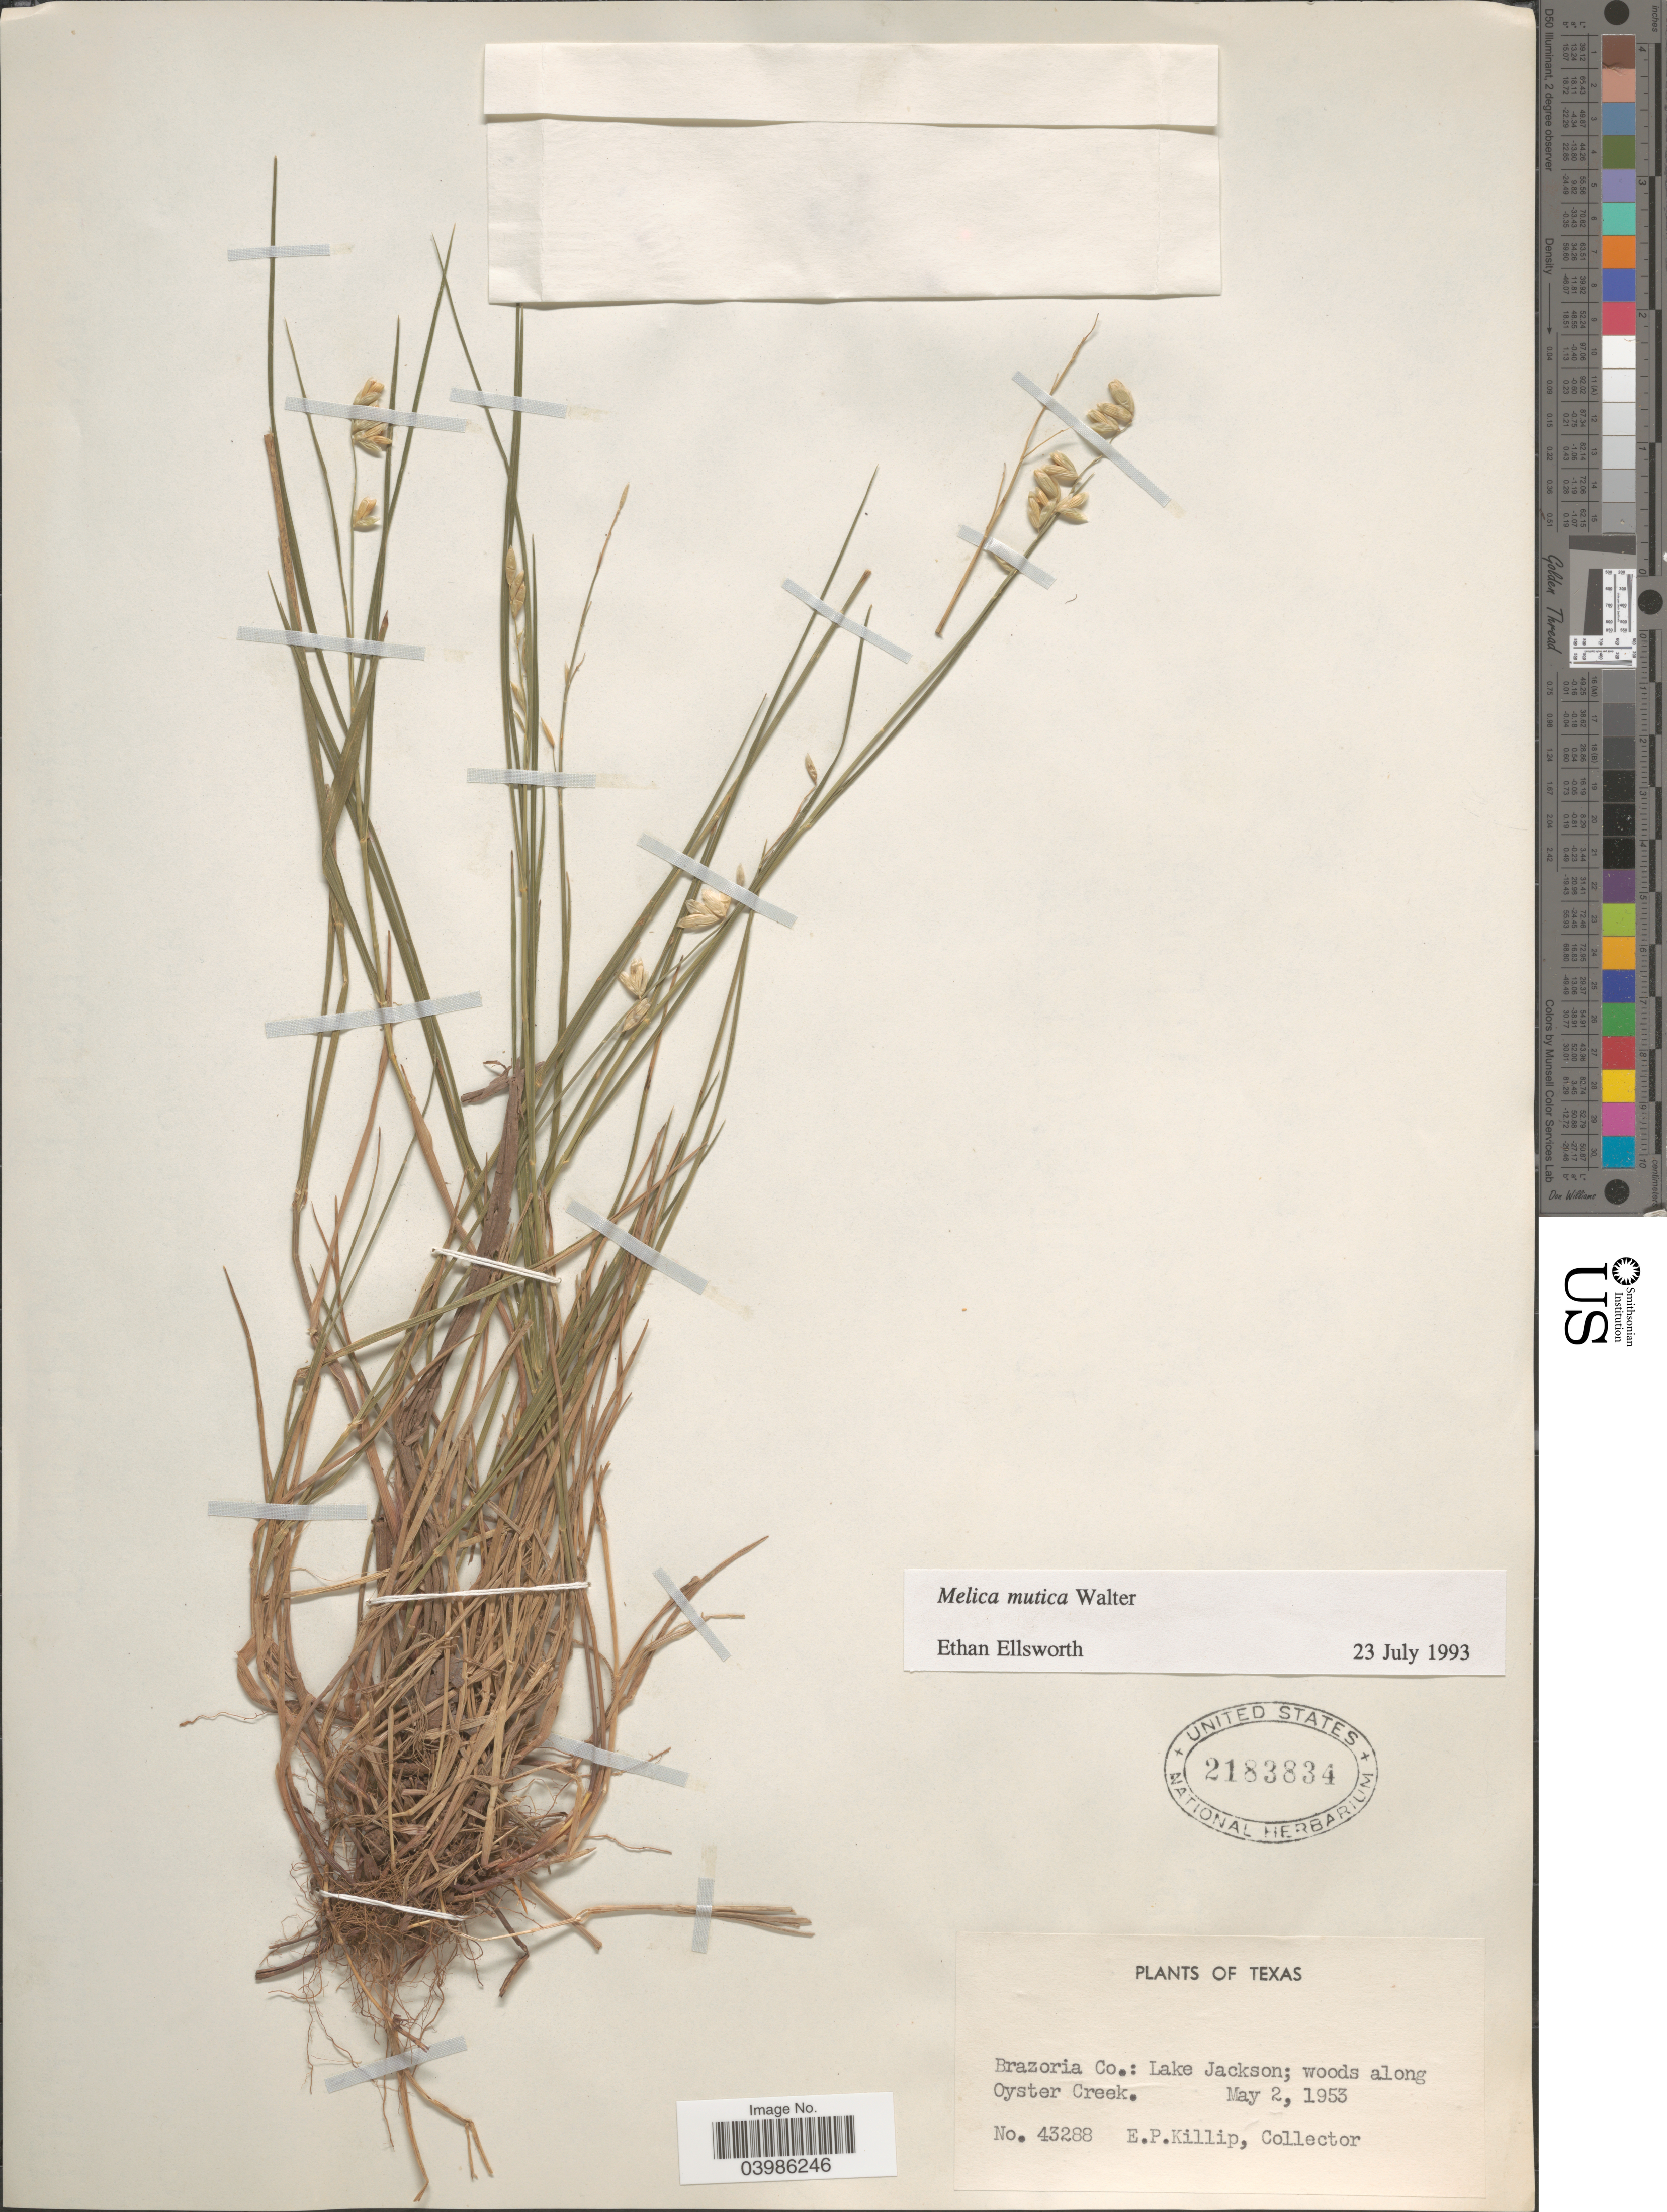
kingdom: Plantae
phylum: Tracheophyta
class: Liliopsida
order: Poales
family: Poaceae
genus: Melica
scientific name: Melica mutica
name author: Walter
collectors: E. P. Killip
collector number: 43288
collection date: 1953-05-02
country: United States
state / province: Texas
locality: Brazoria Co.: Lake Jackson; woods along Oyster Creek.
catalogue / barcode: US 2183834